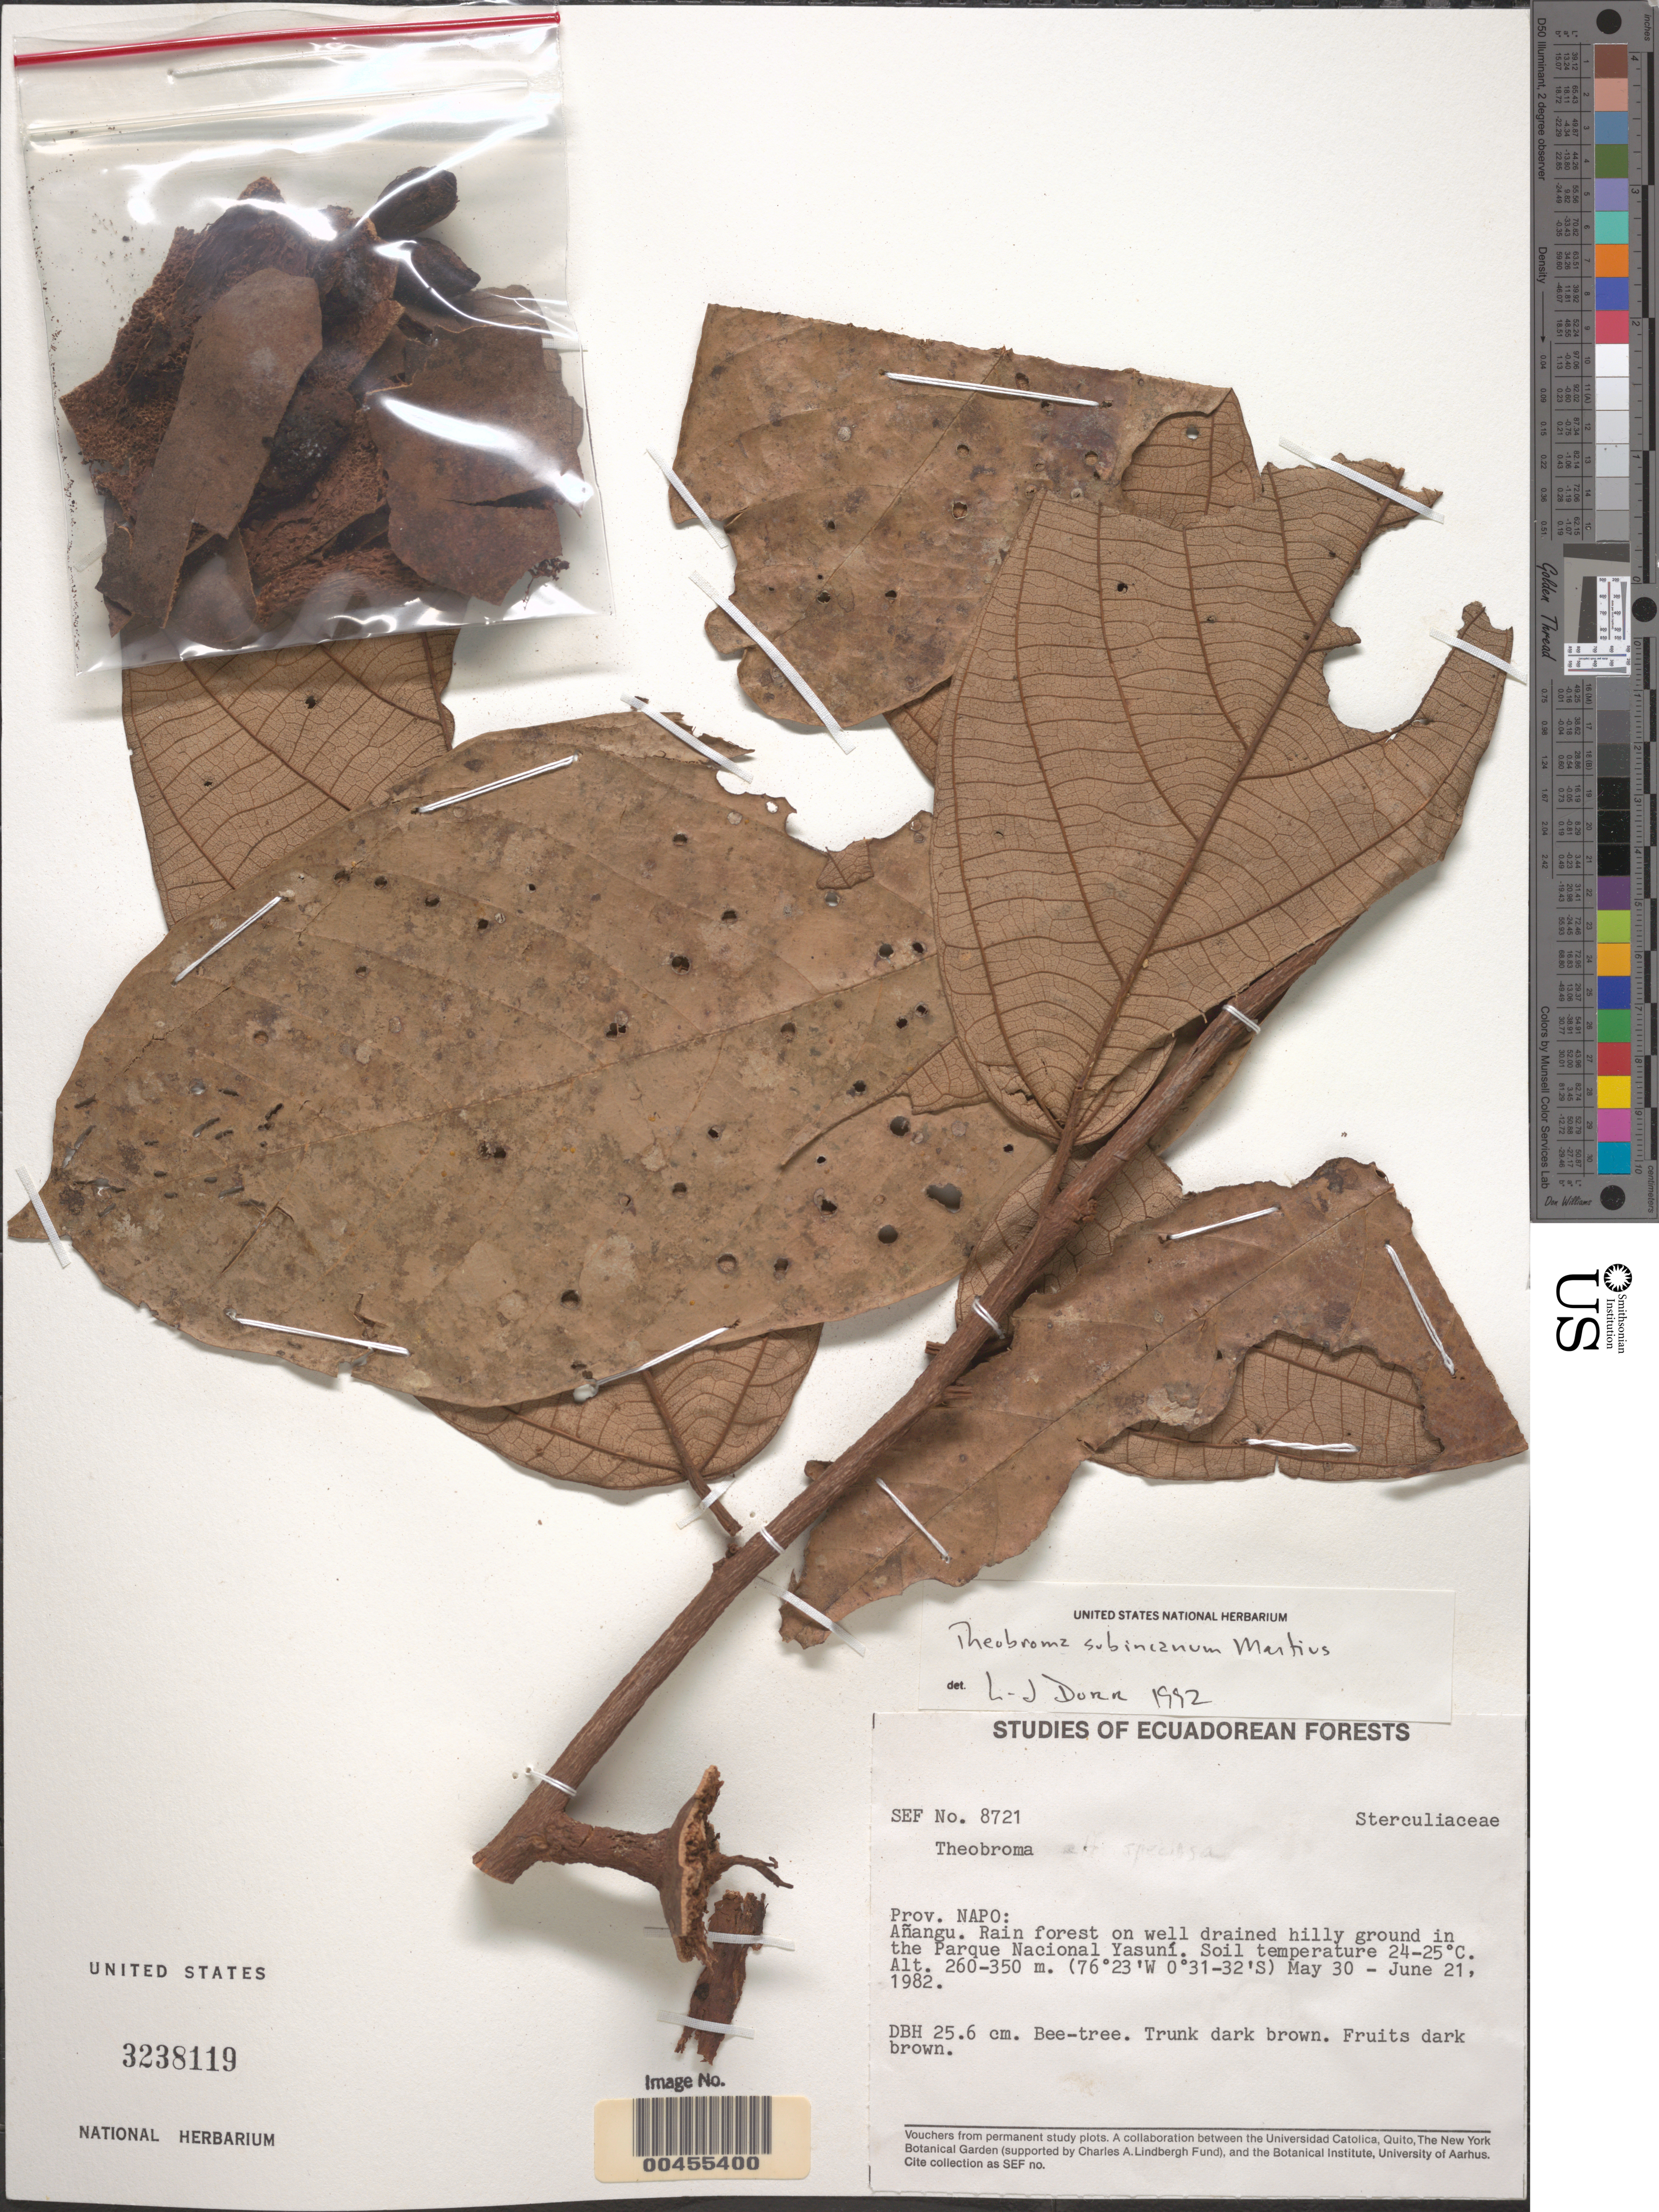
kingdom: Plantae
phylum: Tracheophyta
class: Magnoliopsida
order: Malvales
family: Malvaceae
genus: Theobroma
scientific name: Theobroma subincanum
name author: Mart.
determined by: Dorr, L. J., (BOT), Smithsonian Institution - National Museum of Natural History (UNITED STATES)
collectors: SEF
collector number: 8721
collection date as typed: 30 May 1982 to 21 Jun 1982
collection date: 1982-05-30/1982-06-21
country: Ecuador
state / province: Napo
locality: Añangu, rain forest on well developed ground in the Parque Nacional Yasuní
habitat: Soil temperature 24-25°C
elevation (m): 260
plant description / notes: NY, US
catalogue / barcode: US 3238119